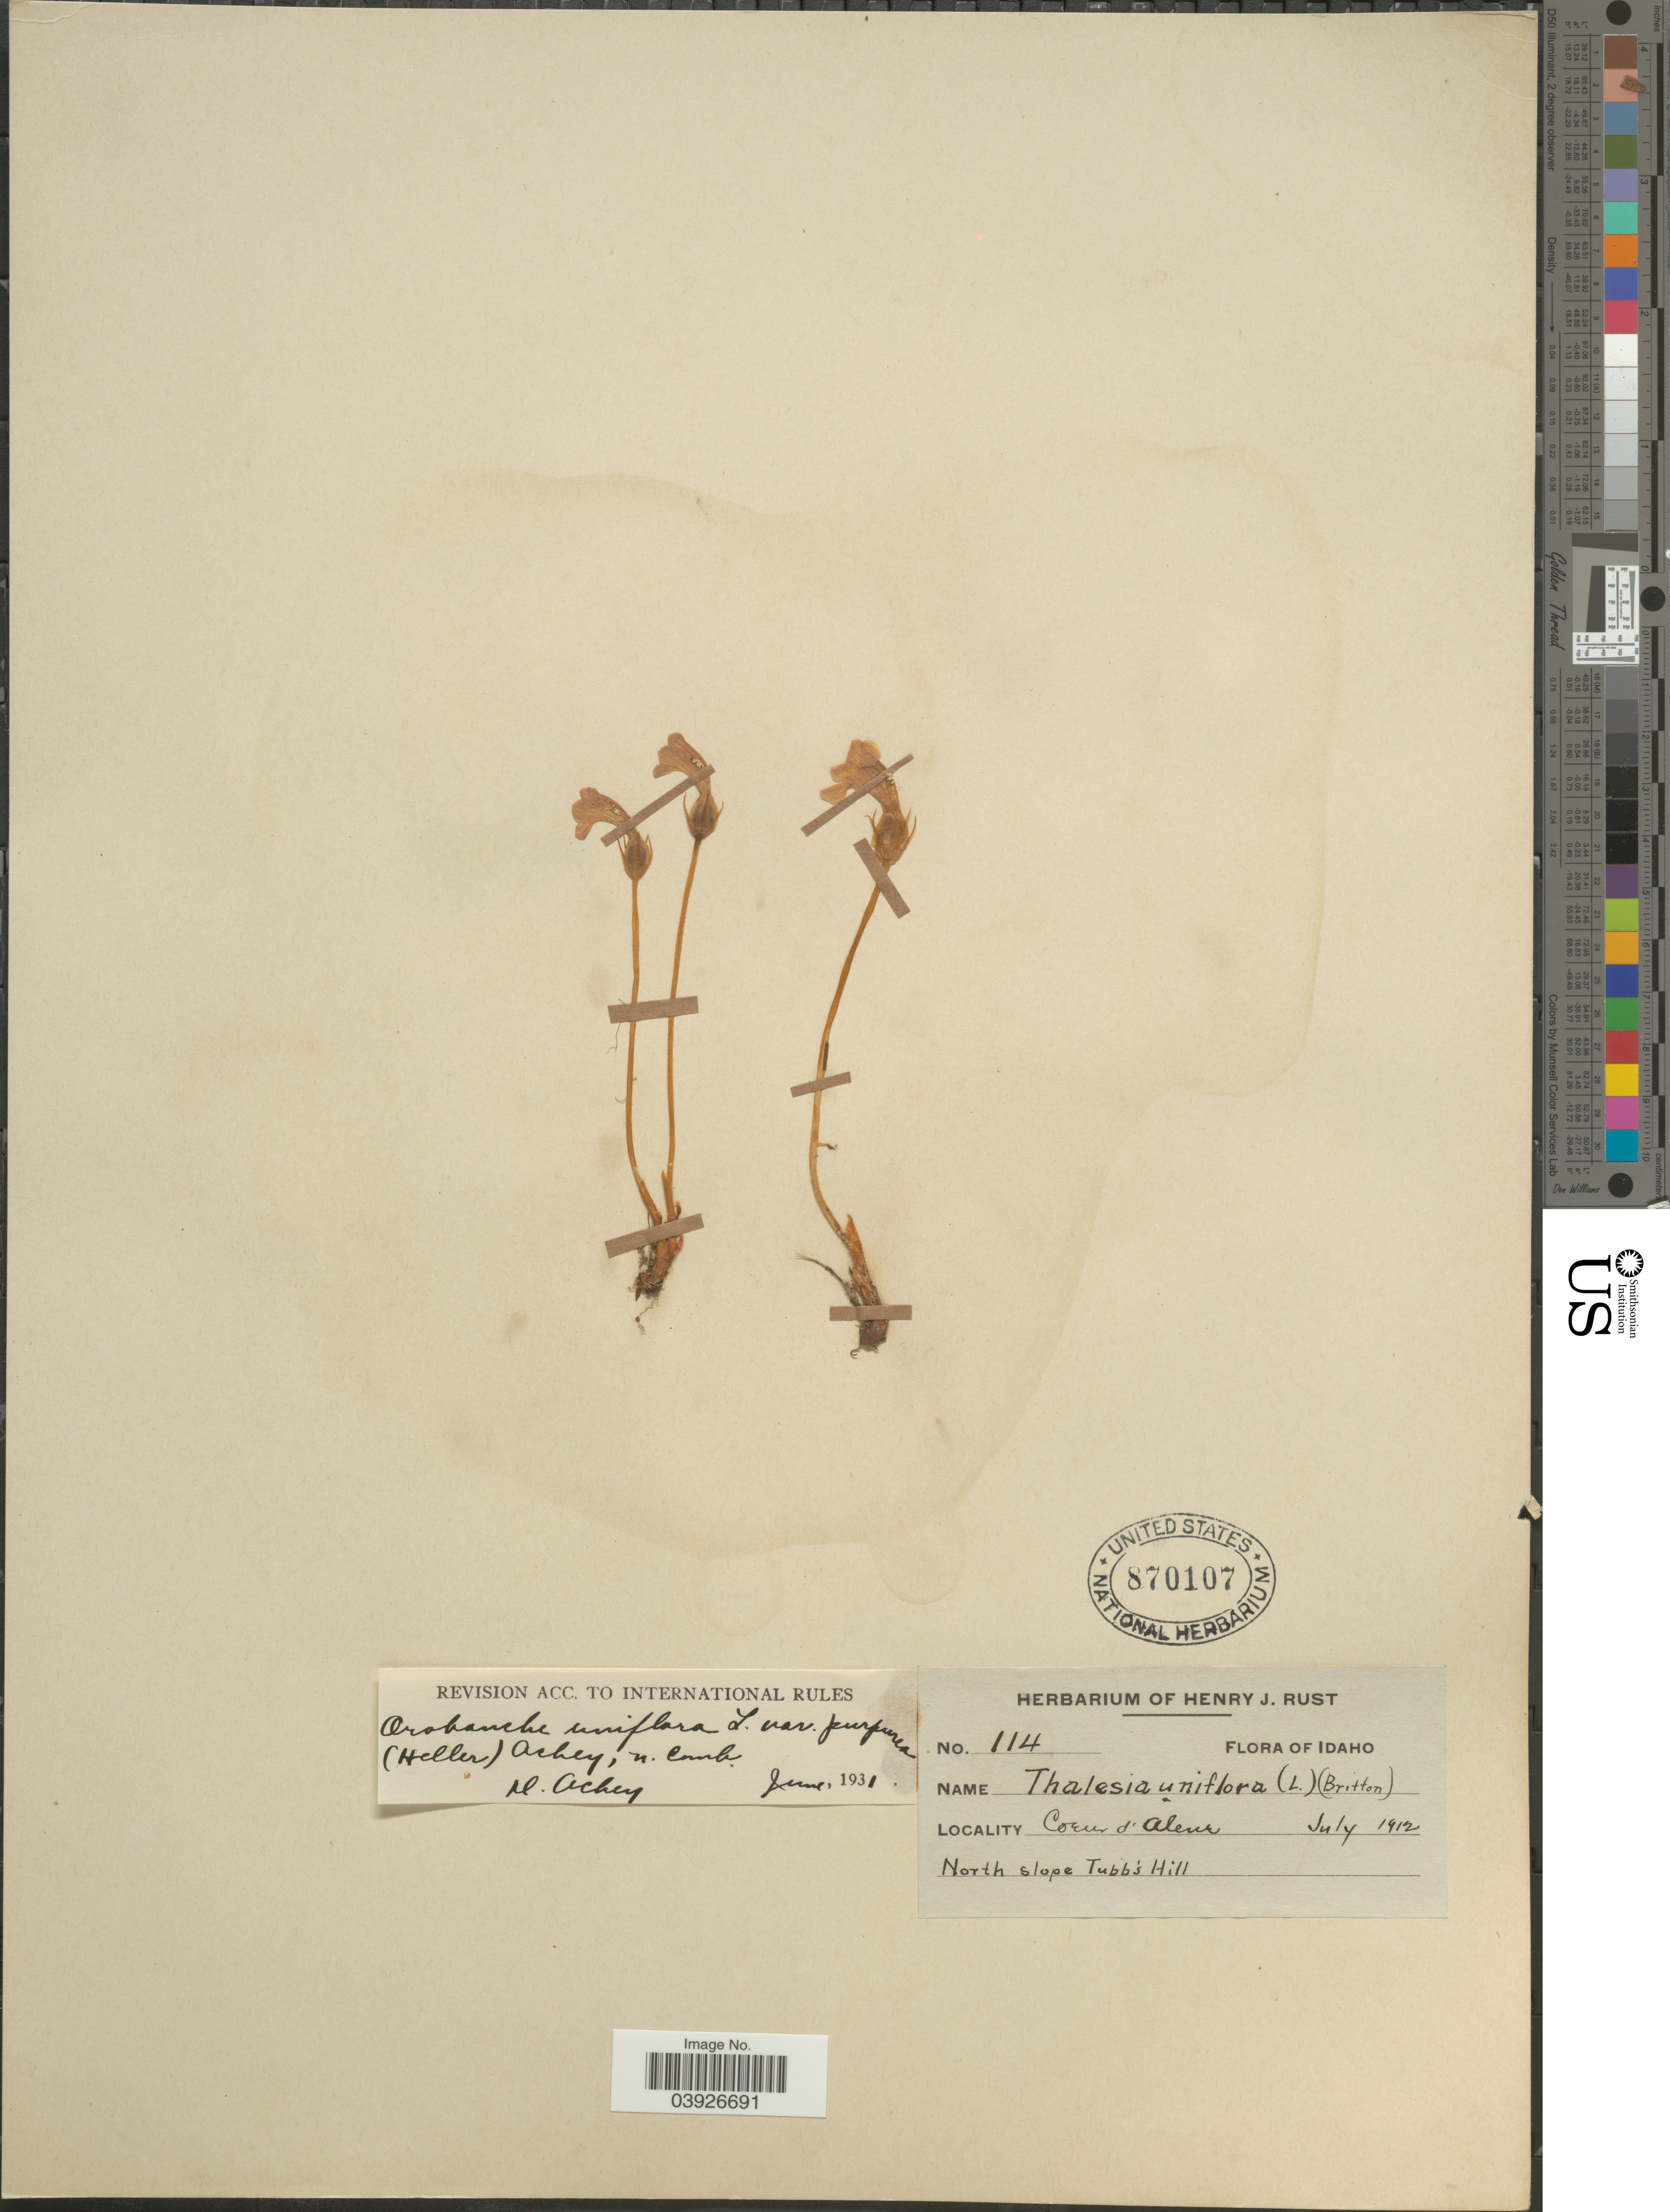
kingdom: Plantae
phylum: Tracheophyta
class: Magnoliopsida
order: Lamiales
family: Orobanchaceae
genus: Aphyllon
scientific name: Aphyllon purpureum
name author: (A. Heller) Holub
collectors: ex herb. Henry J. Rust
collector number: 114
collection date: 1912-07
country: United States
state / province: Idaho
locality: Coeur d'Alene. North slope Tubb's Hill.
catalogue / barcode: US 870107